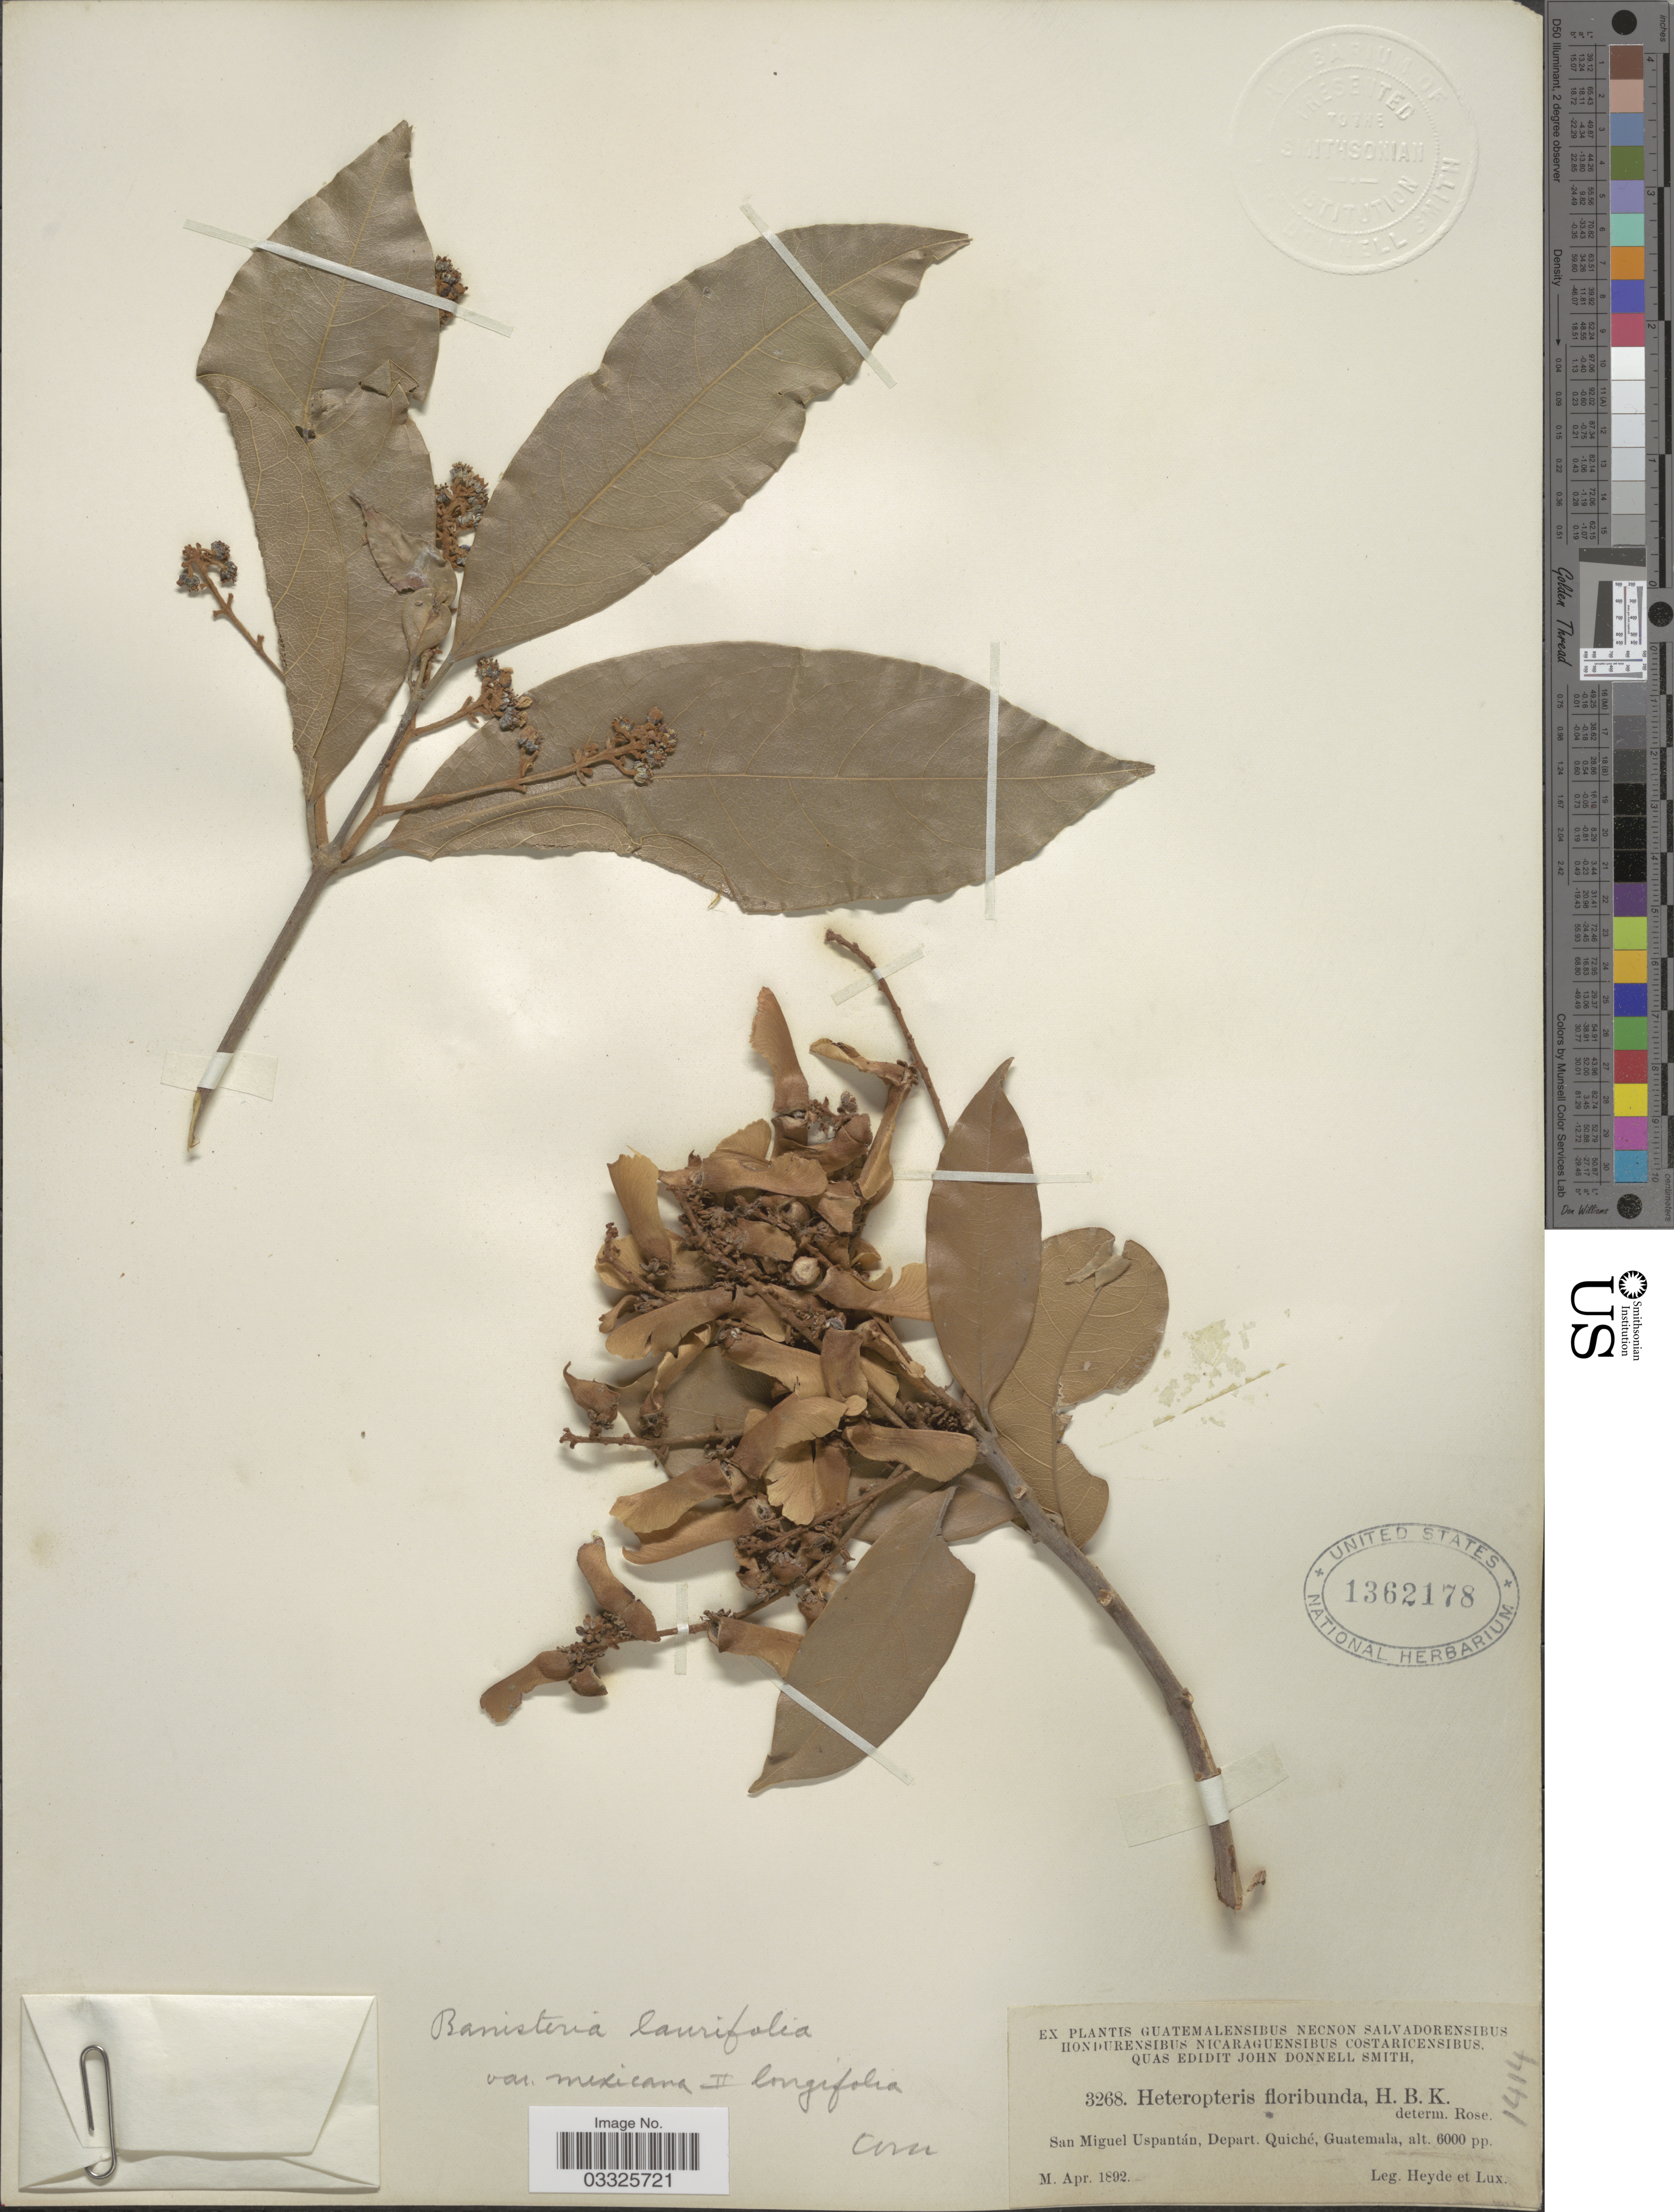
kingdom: Plantae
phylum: Tracheophyta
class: Magnoliopsida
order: Malpighiales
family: Malpighiaceae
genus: Heteropterys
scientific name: Heteropterys laurifolia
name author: (L.) A. Juss.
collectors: Heyde & Lux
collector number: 3268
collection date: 1892-04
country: Guatemala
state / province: El Quiché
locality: San Miguel Uspantán, Depart. Quiché.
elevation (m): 1829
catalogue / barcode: US 1362178